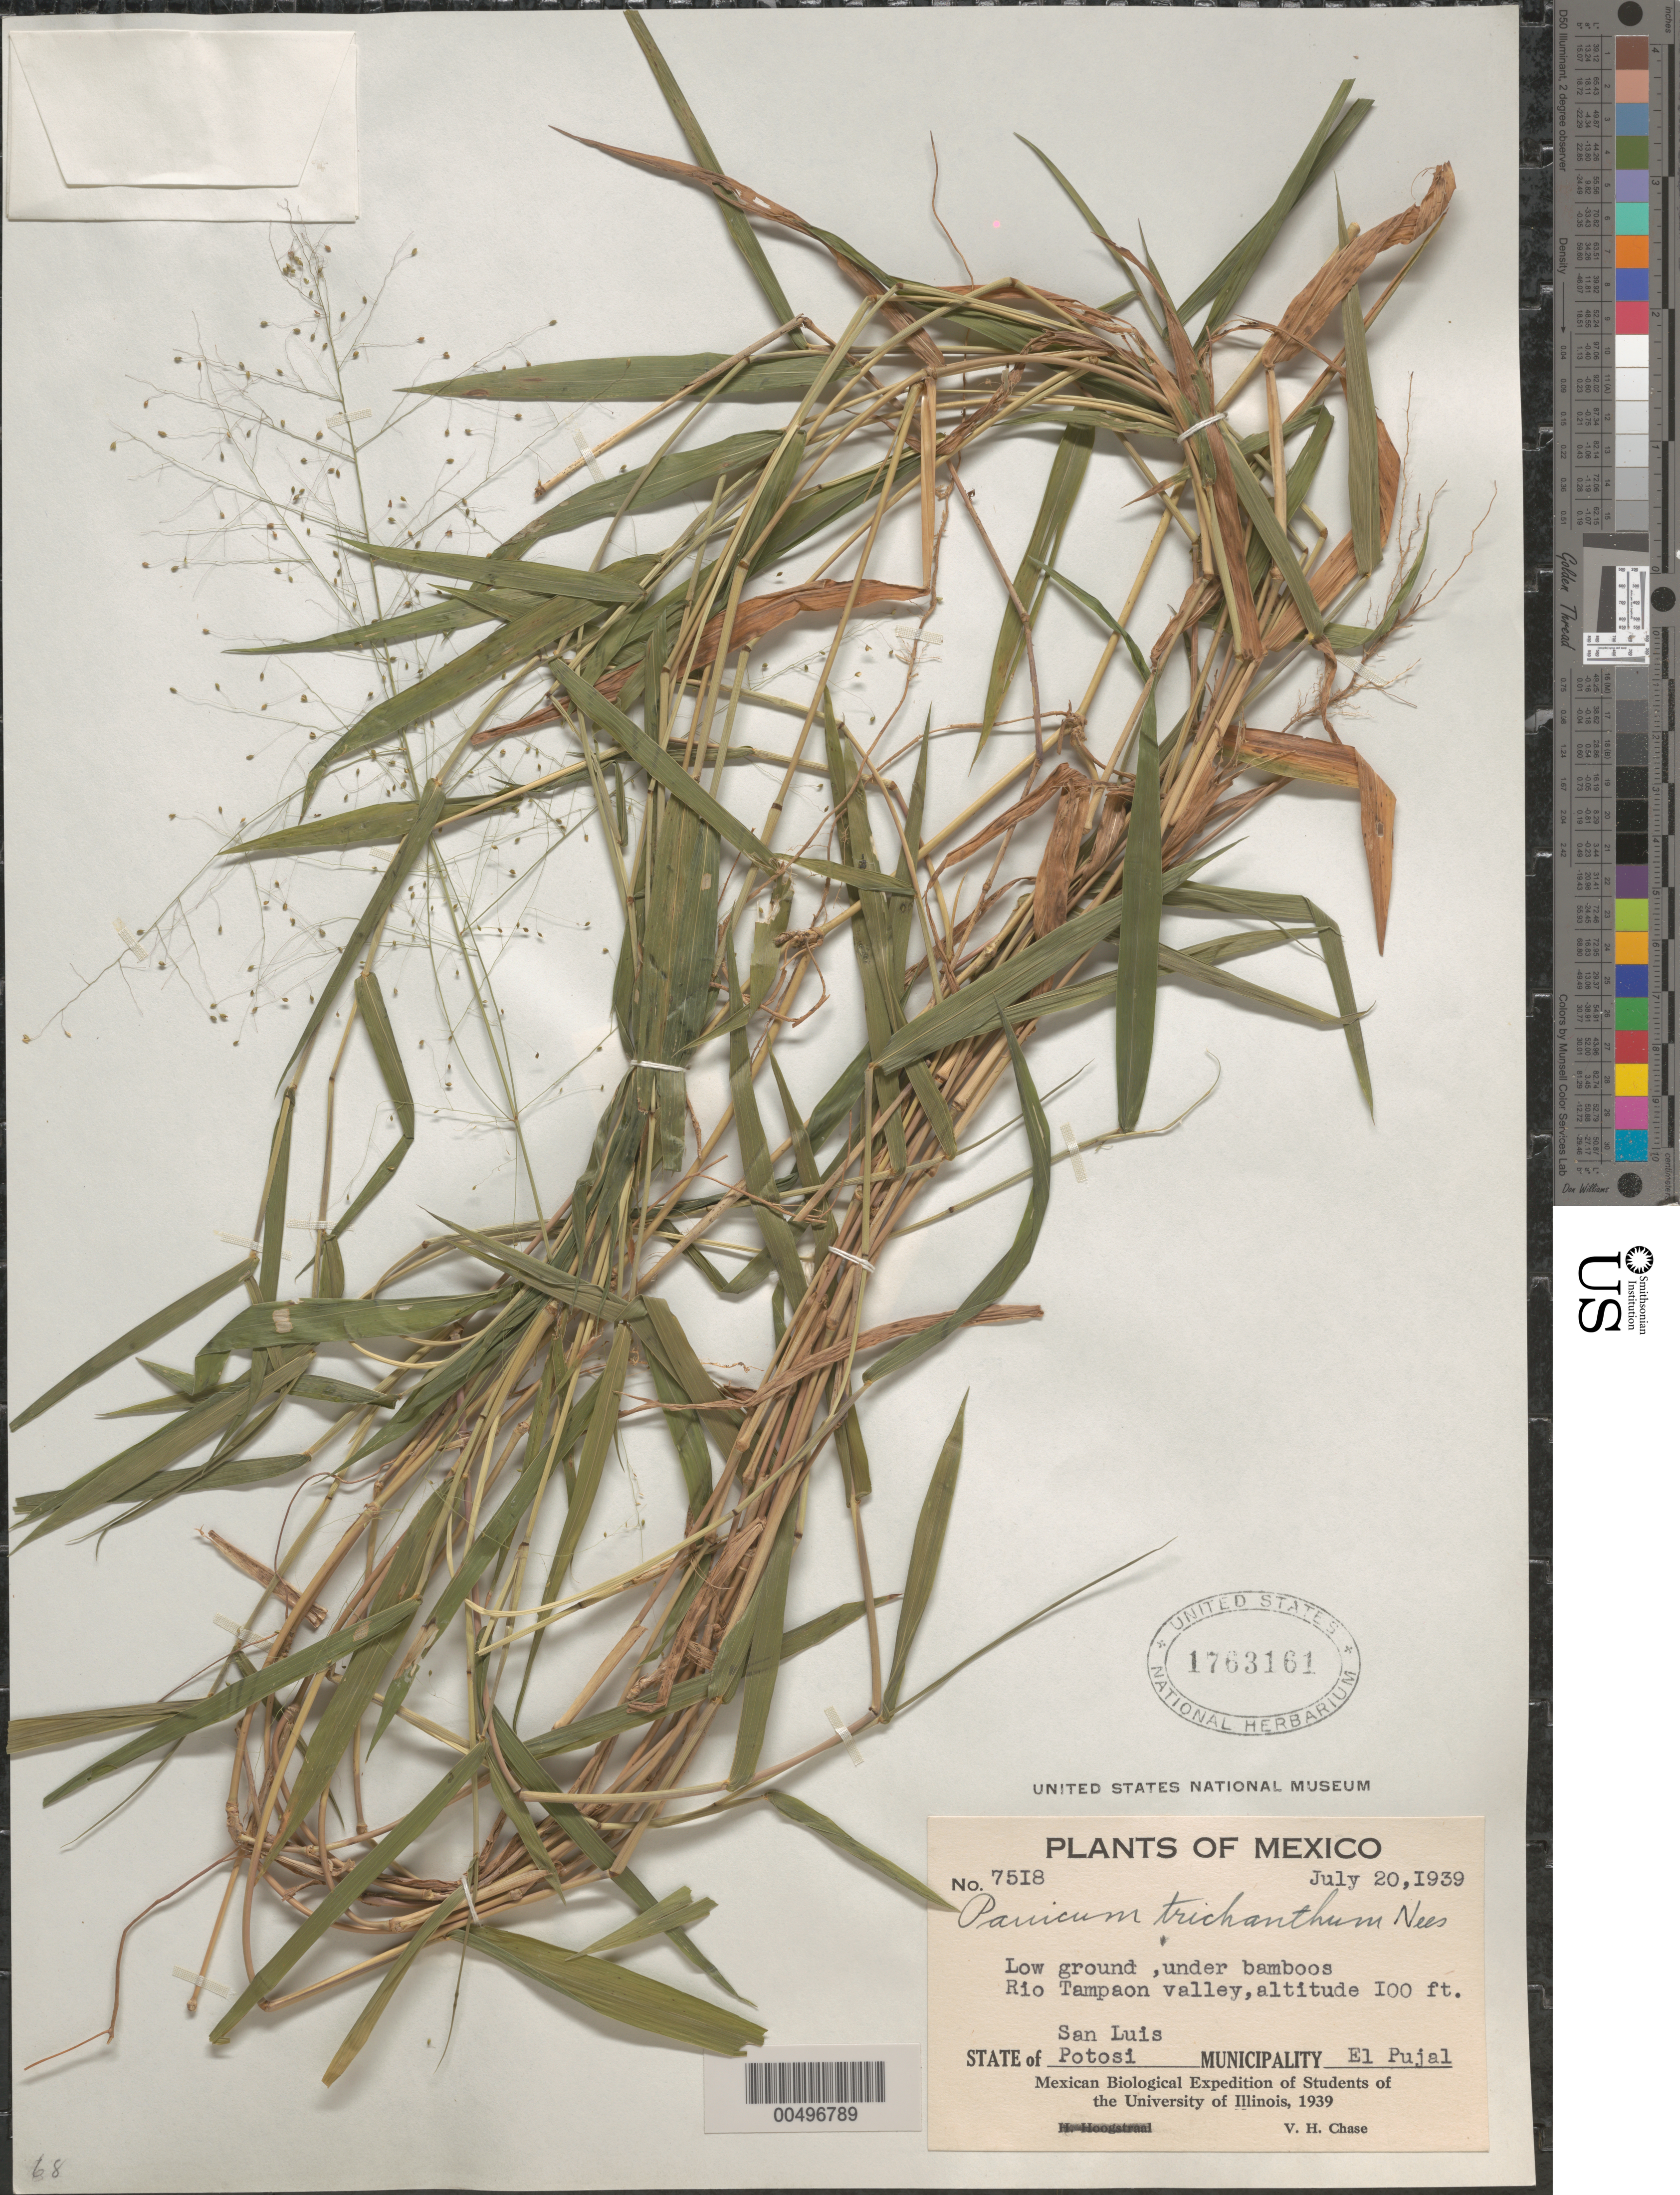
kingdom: Plantae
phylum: Tracheophyta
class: Liliopsida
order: Poales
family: Poaceae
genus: Panicum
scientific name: Panicum trichanthum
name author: Nees in Mart.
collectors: V. H. Chase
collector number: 7518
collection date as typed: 20 Jul 1939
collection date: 1939-07-20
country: Mexico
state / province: San Luis Potosi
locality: Mun: El Pujal, Rio Tampaon Valley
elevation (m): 30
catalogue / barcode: US 1763161